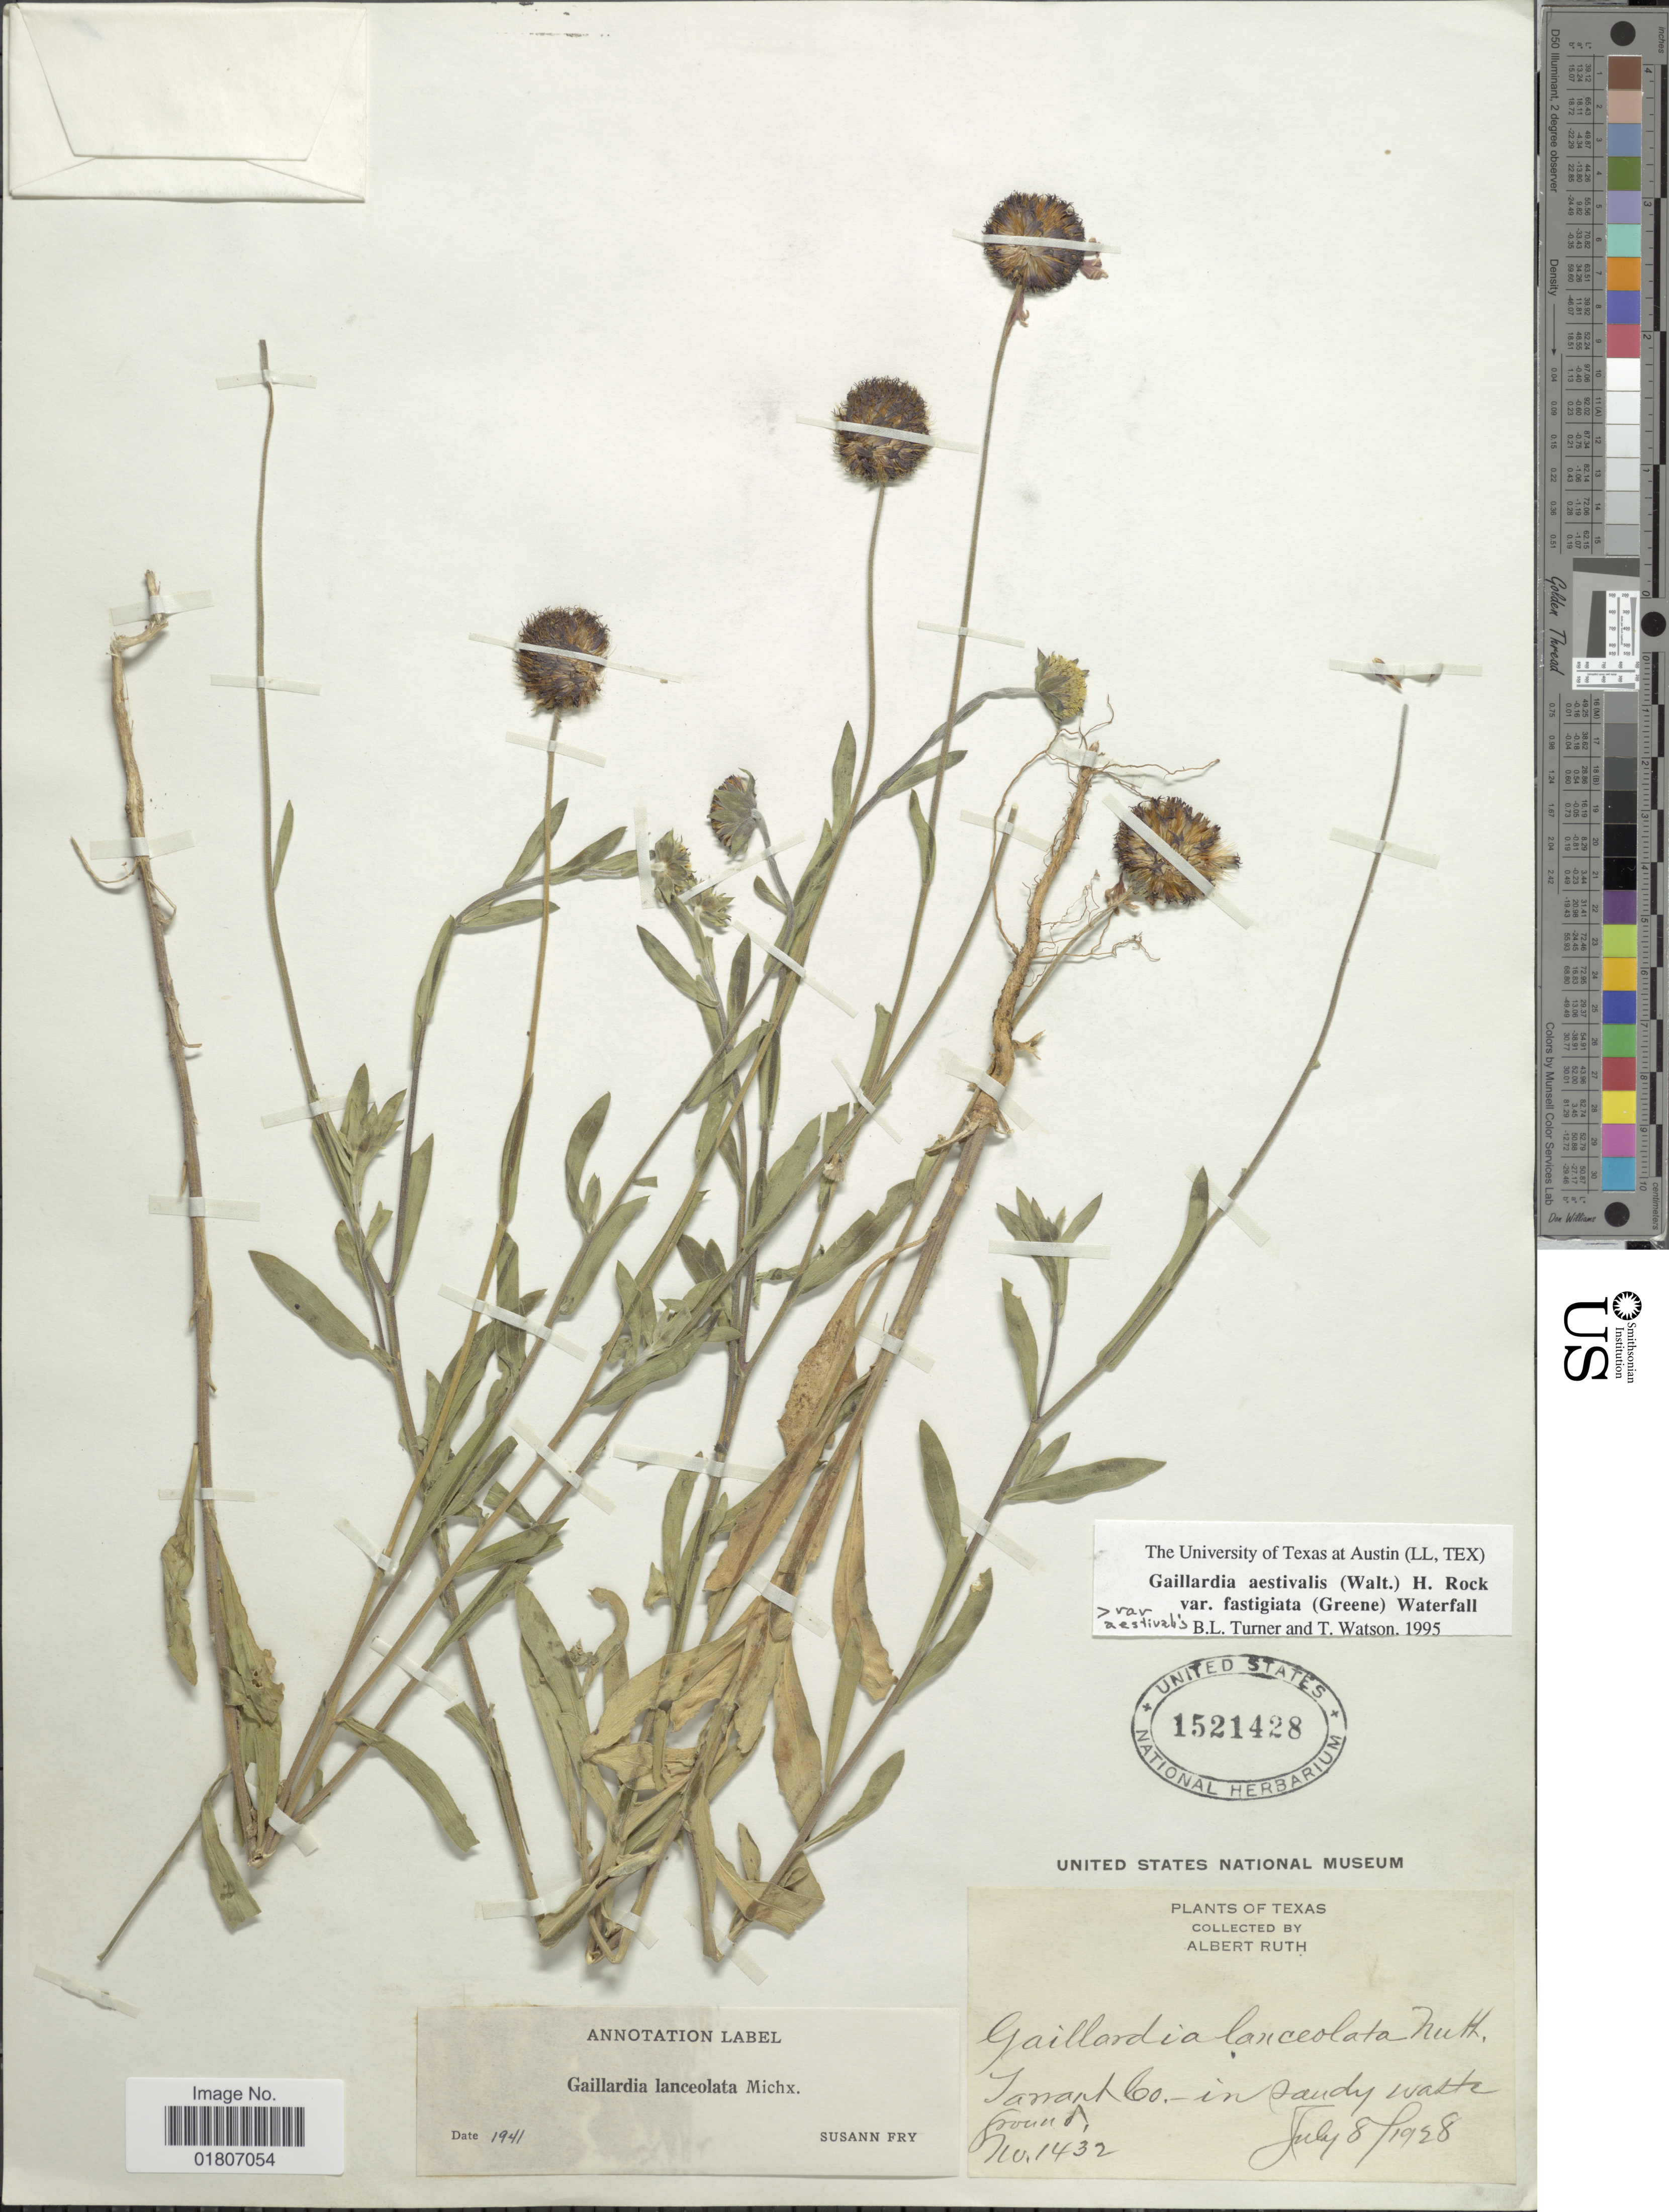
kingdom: Plantae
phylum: Tracheophyta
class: Magnoliopsida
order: Asterales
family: Asteraceae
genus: Gaillardia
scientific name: Gaillardia aestivalis var. fastigiata (indet)?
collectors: A. Ruth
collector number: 1432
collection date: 1928-07-08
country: United States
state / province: Texas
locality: Tarrant Co.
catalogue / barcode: US 1521428